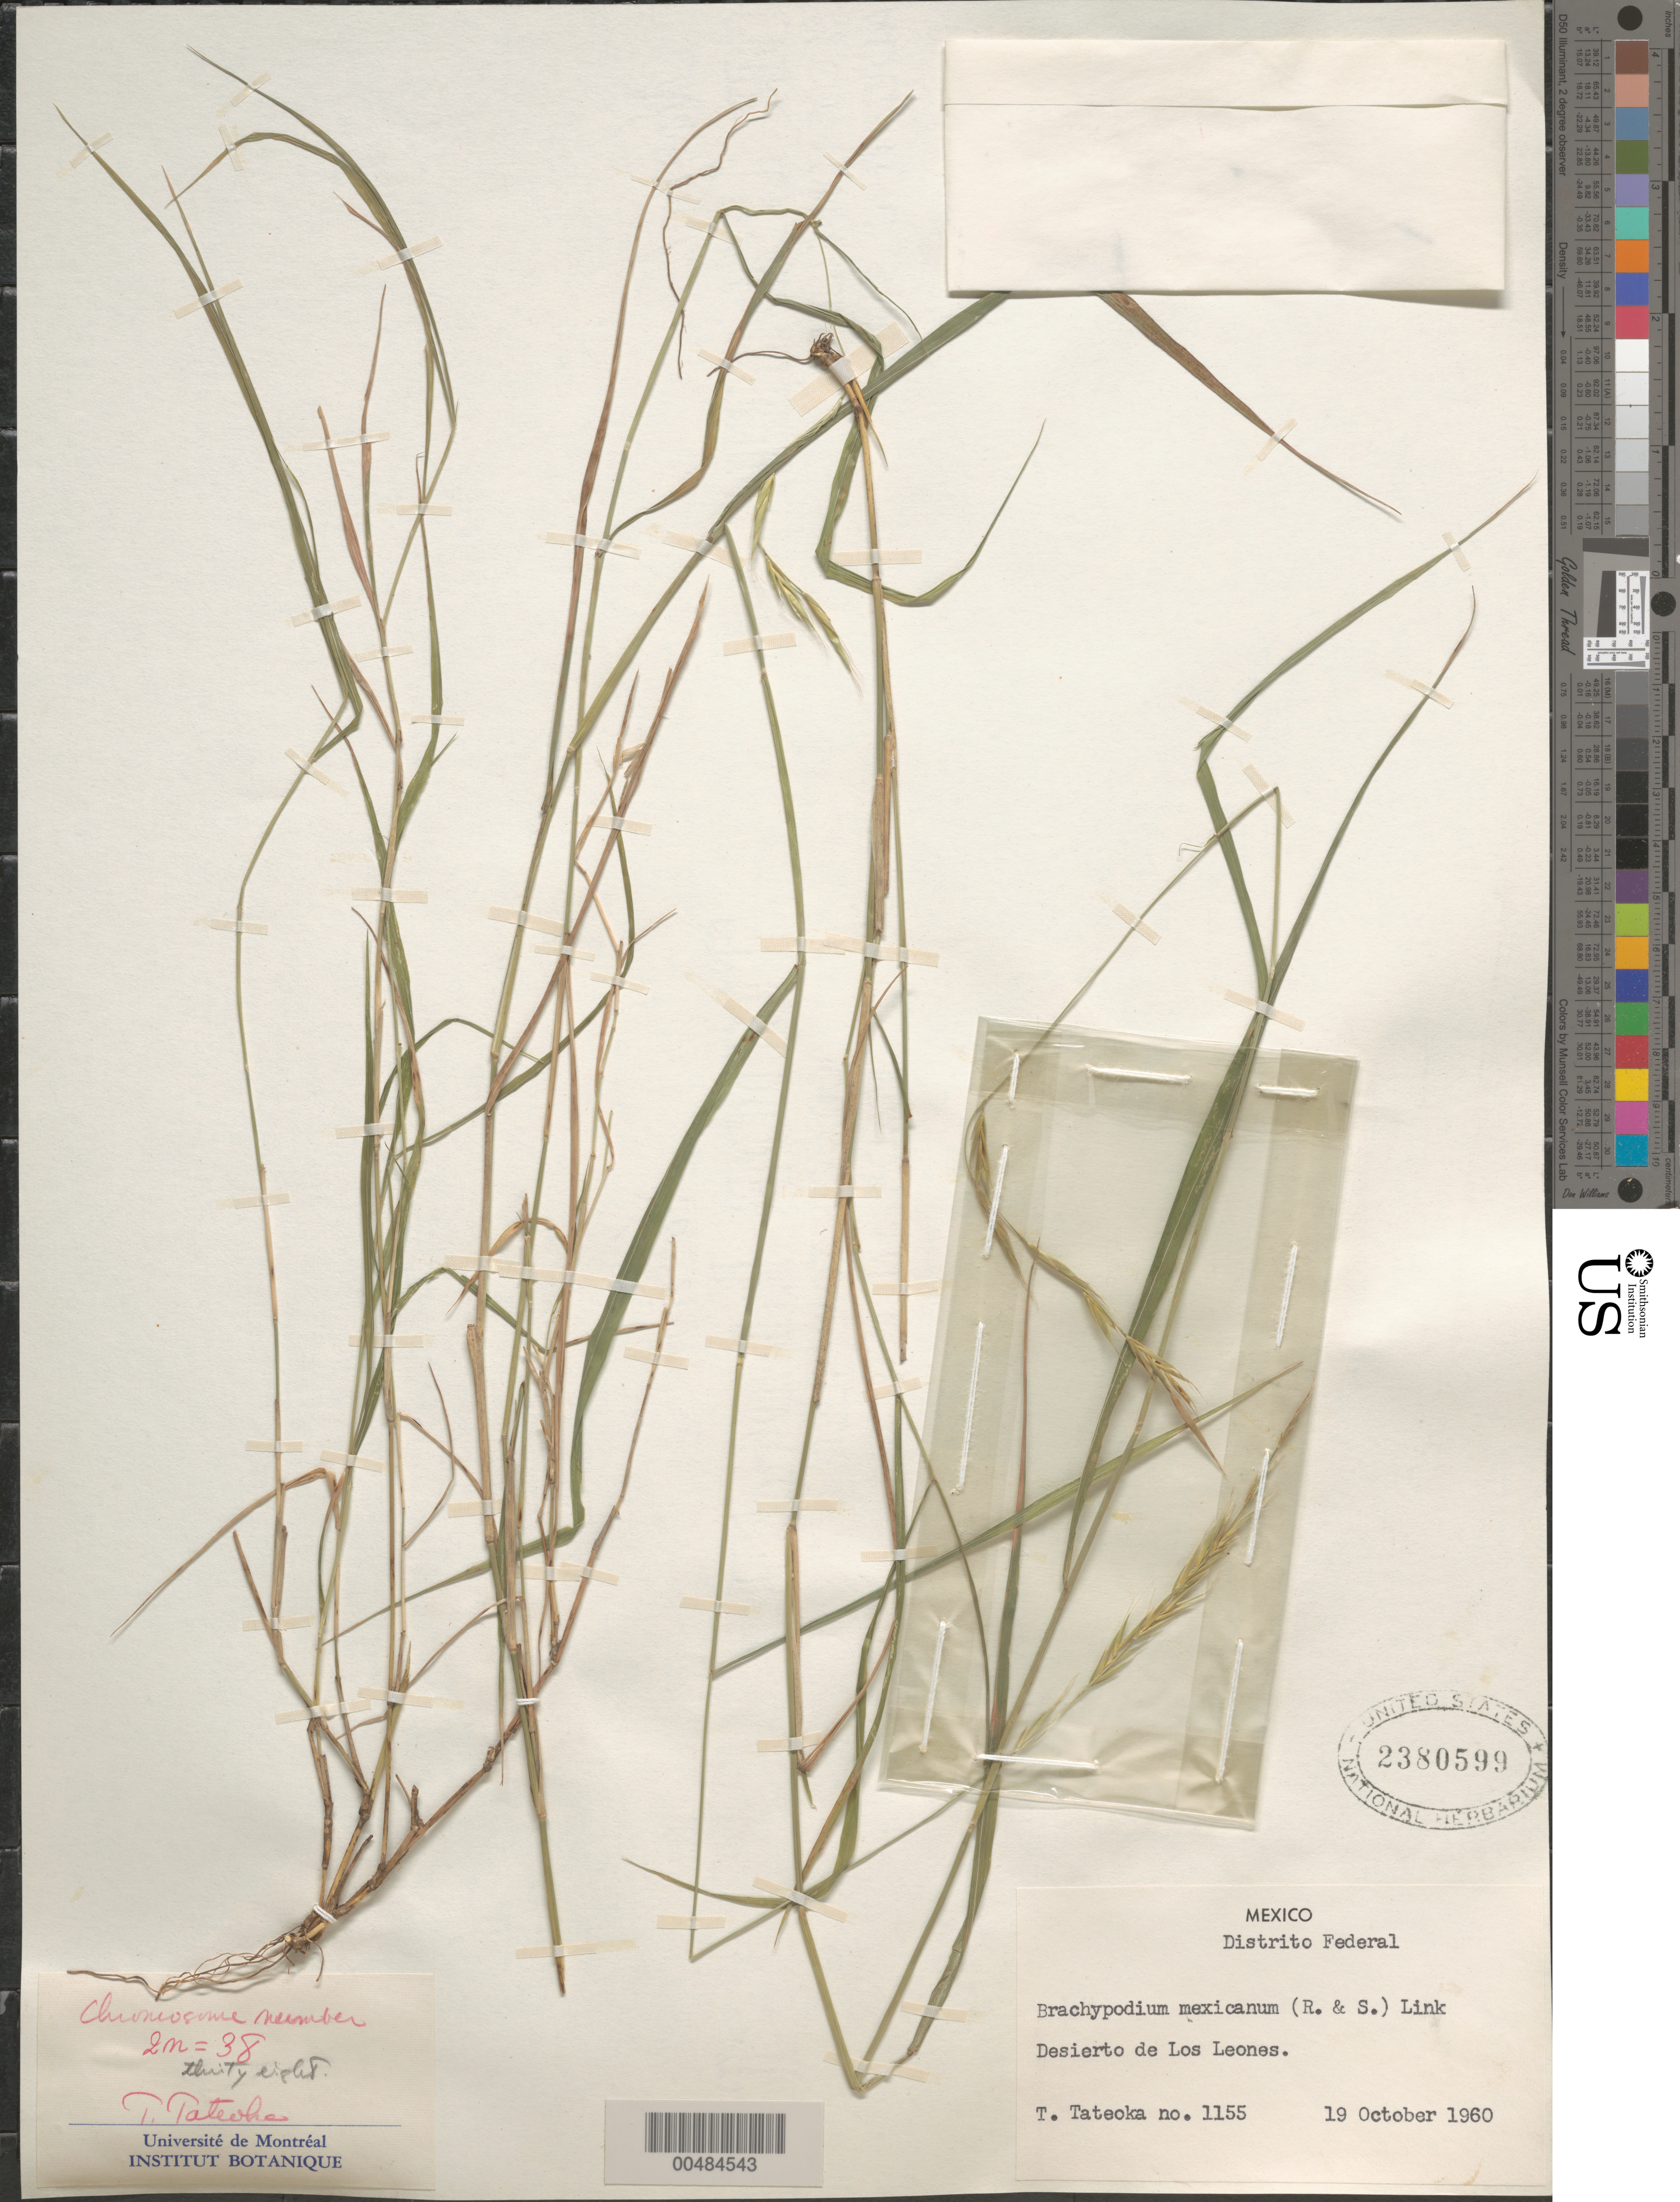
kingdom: Plantae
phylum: Tracheophyta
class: Liliopsida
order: Poales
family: Poaceae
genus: Brachypodium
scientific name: Brachypodium mexicanum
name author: (Roem. & Schult.) Link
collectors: T. Tateoka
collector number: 1155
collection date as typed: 19 Oct 1960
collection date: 1960-10-19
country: Mexico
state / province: Distrito Federal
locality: Desierto del Los Leones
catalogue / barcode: US 2380599